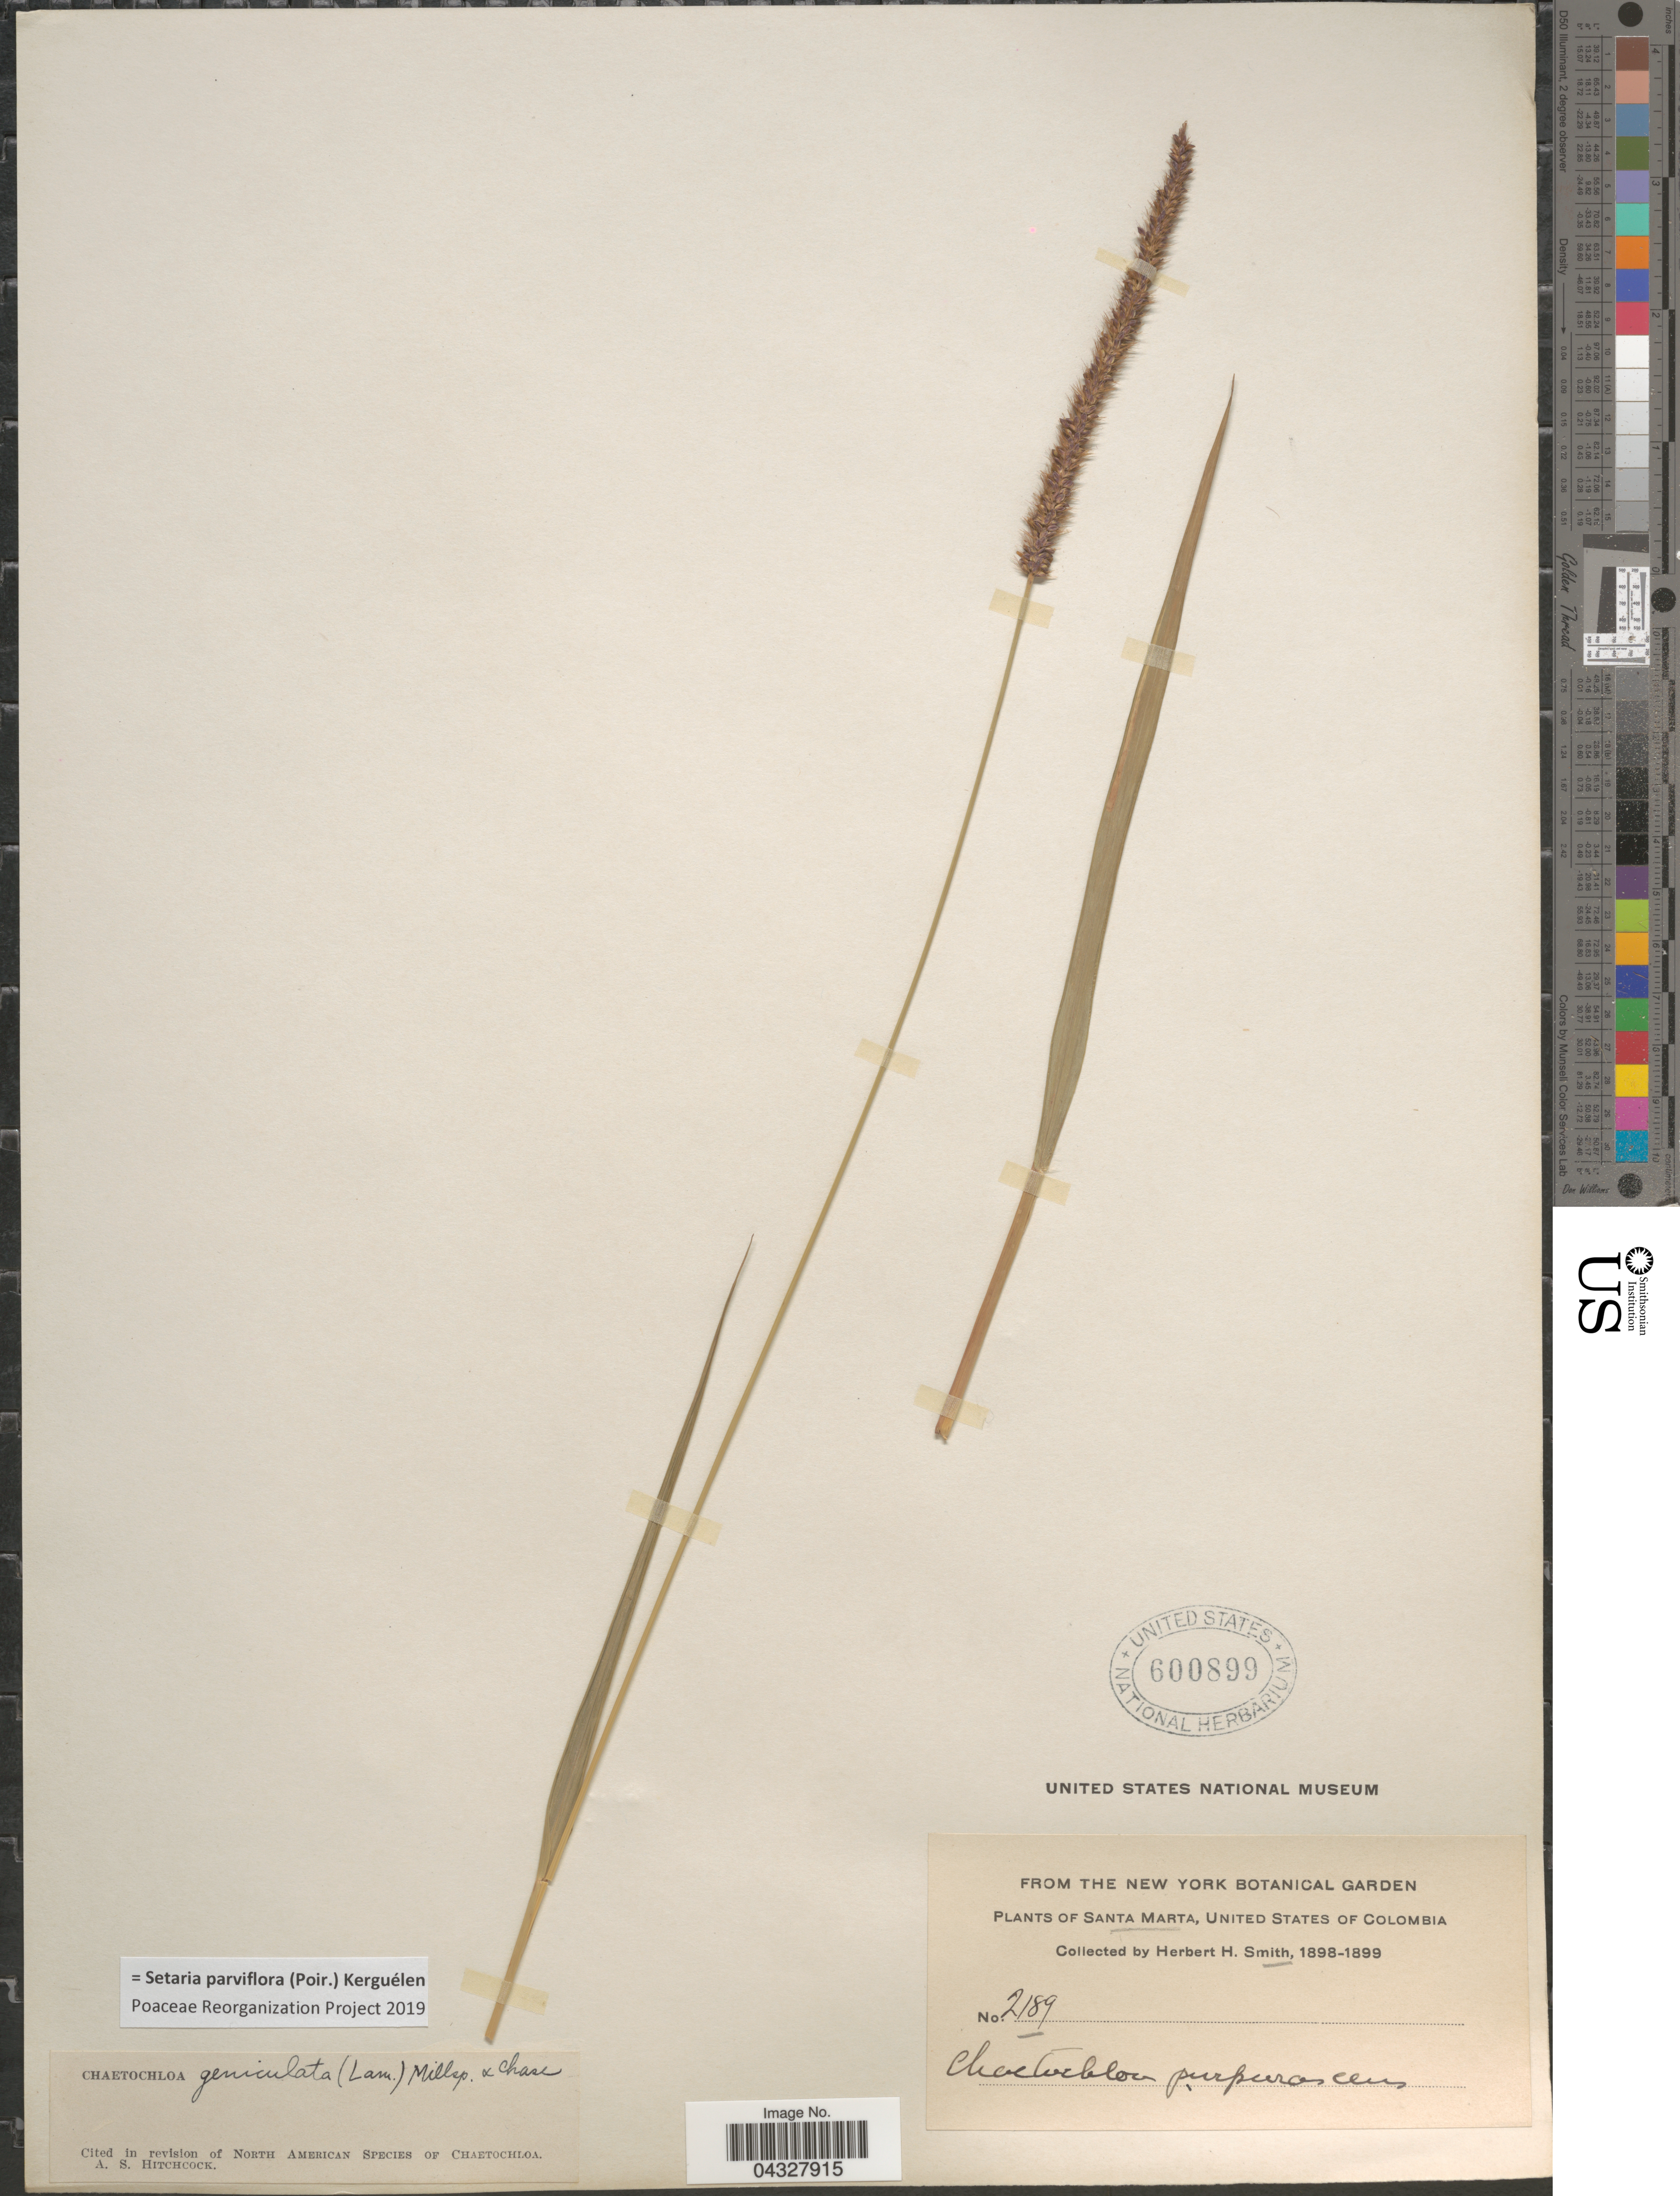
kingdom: Plantae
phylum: Tracheophyta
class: Liliopsida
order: Poales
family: Poaceae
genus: Setaria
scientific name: Setaria parviflora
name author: (Poir.) Kerguélen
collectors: Herbert H. Smith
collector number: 2189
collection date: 1898/1899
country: Colombia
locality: Santa Marta, United States of Colombia.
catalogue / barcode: US 600899